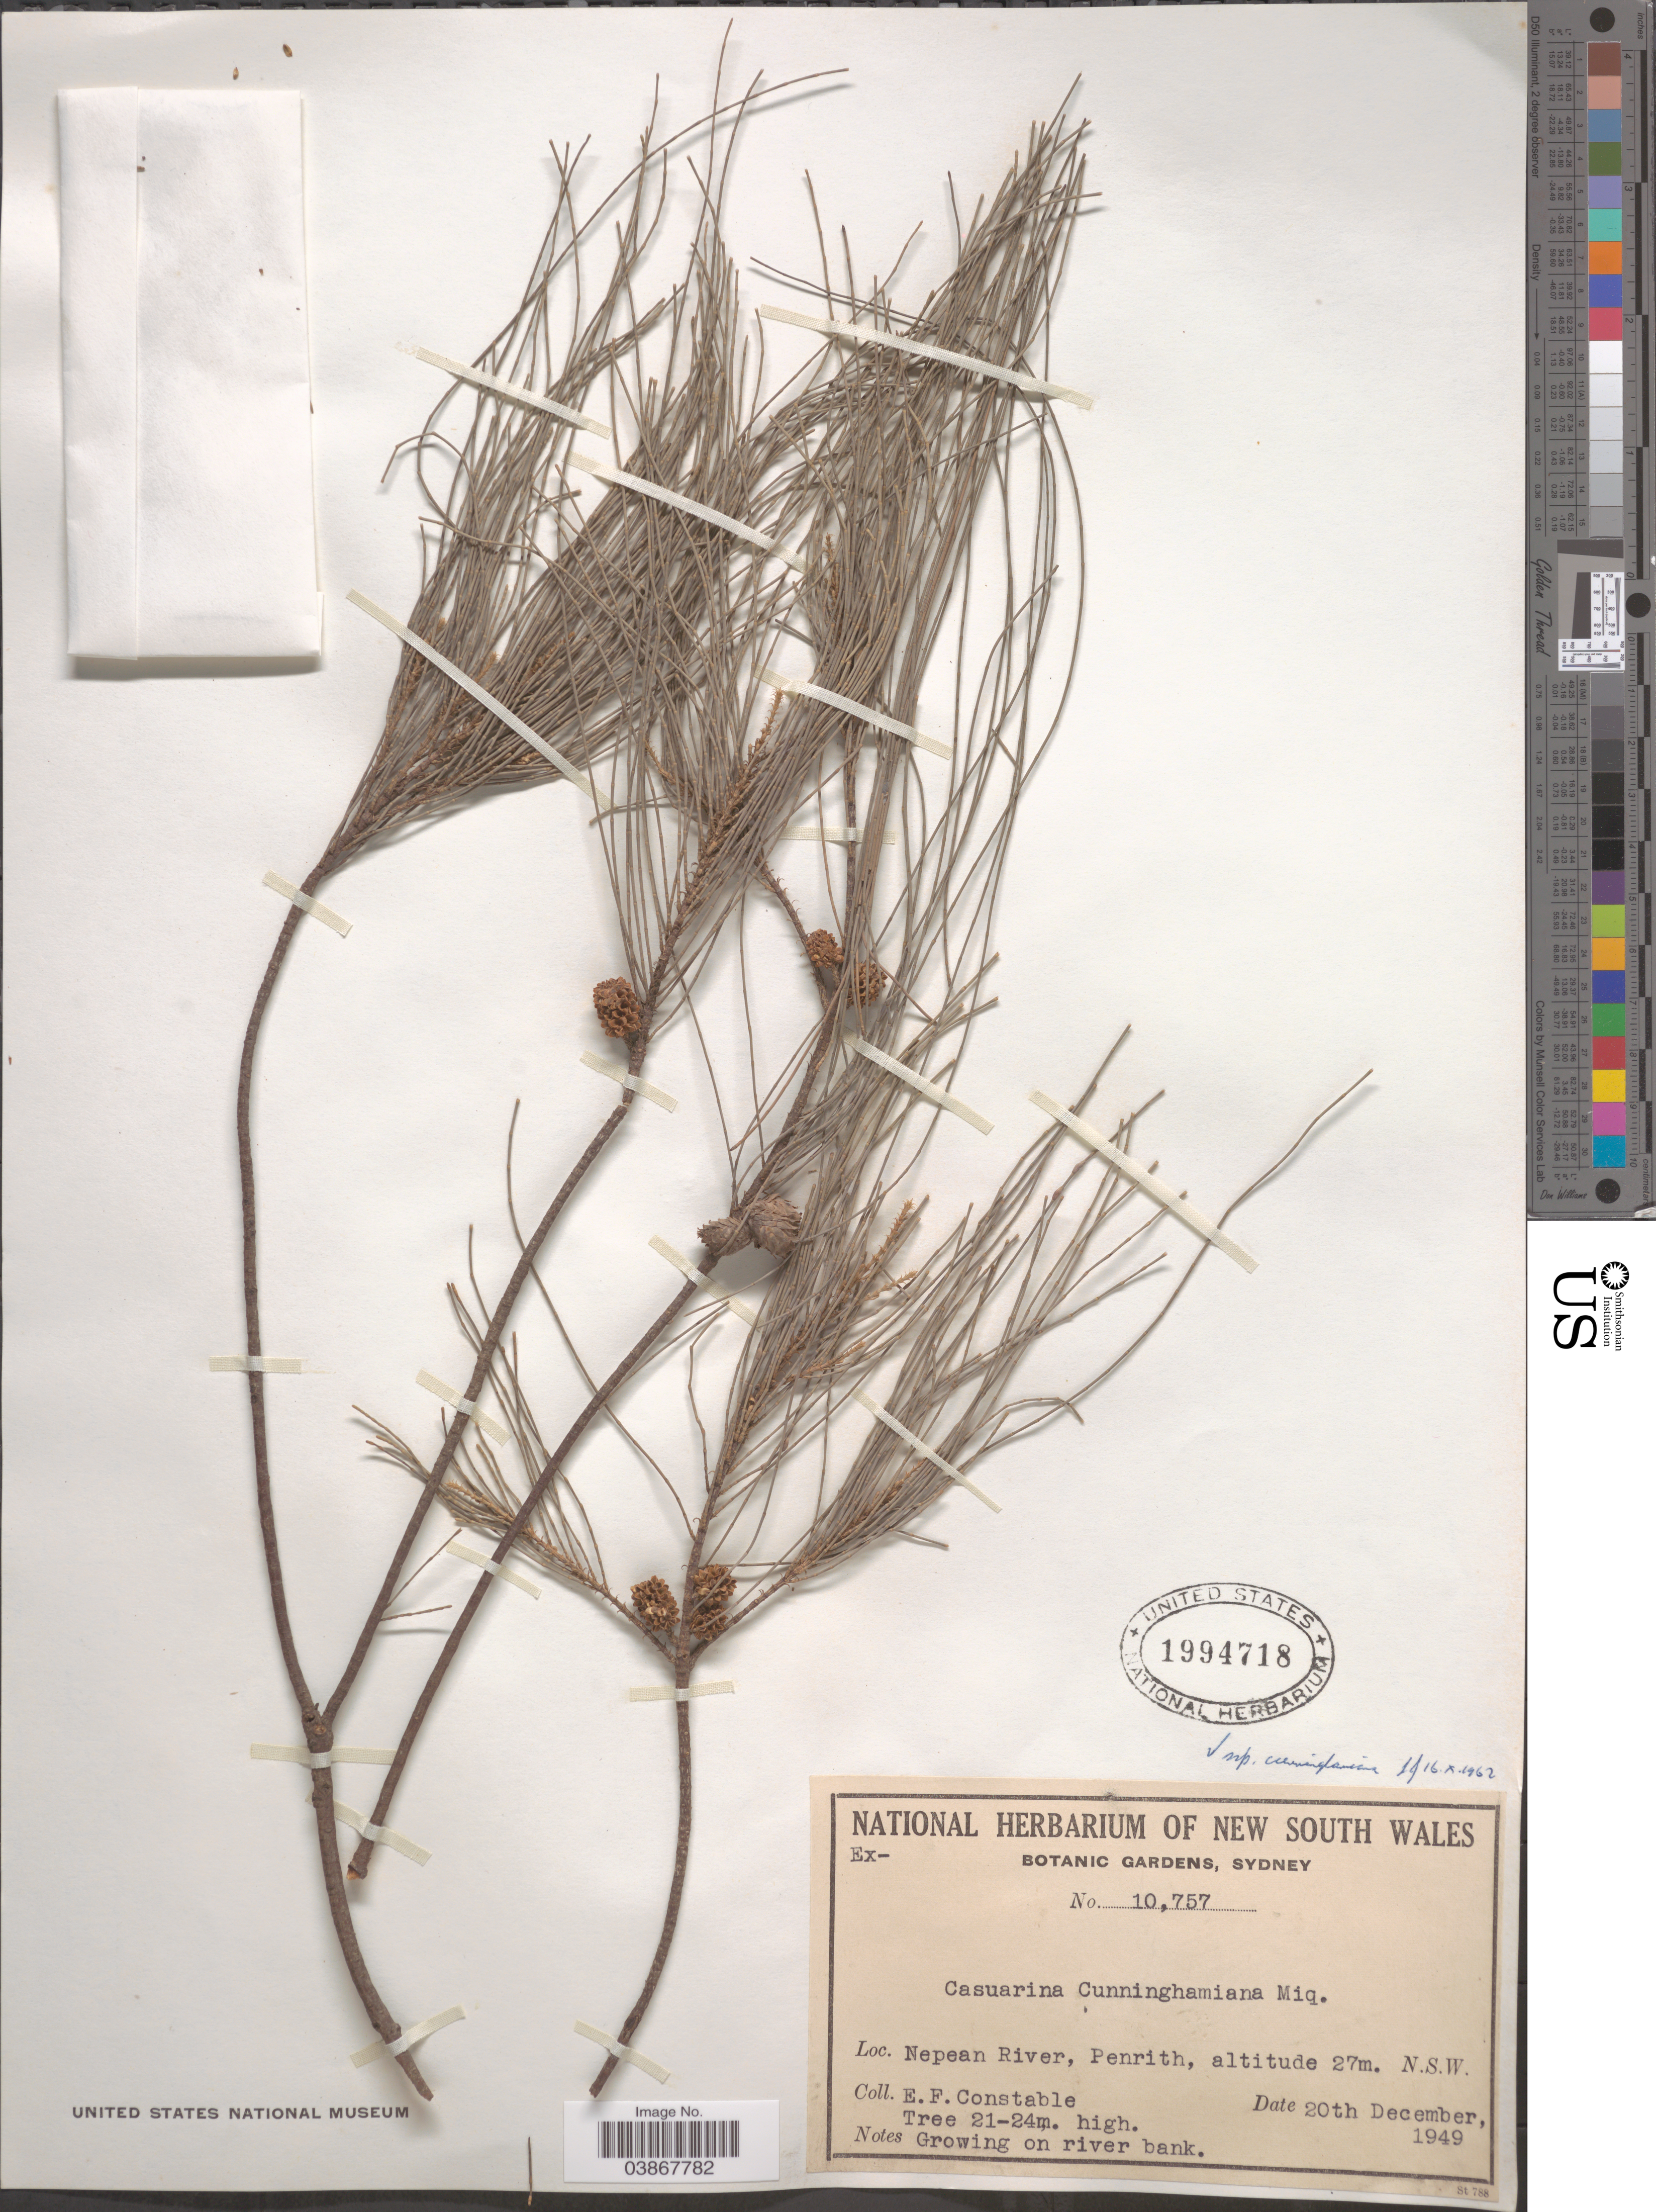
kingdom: Plantae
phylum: Tracheophyta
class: Magnoliopsida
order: Fagales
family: Casuarinaceae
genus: Casuarina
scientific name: Casuarina cunninghamiana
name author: Miq.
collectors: E. F. Constable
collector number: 10757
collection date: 1949-12-20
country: Australia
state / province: New South Wales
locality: Nepean River, Penrith.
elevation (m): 27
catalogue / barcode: US 1994718